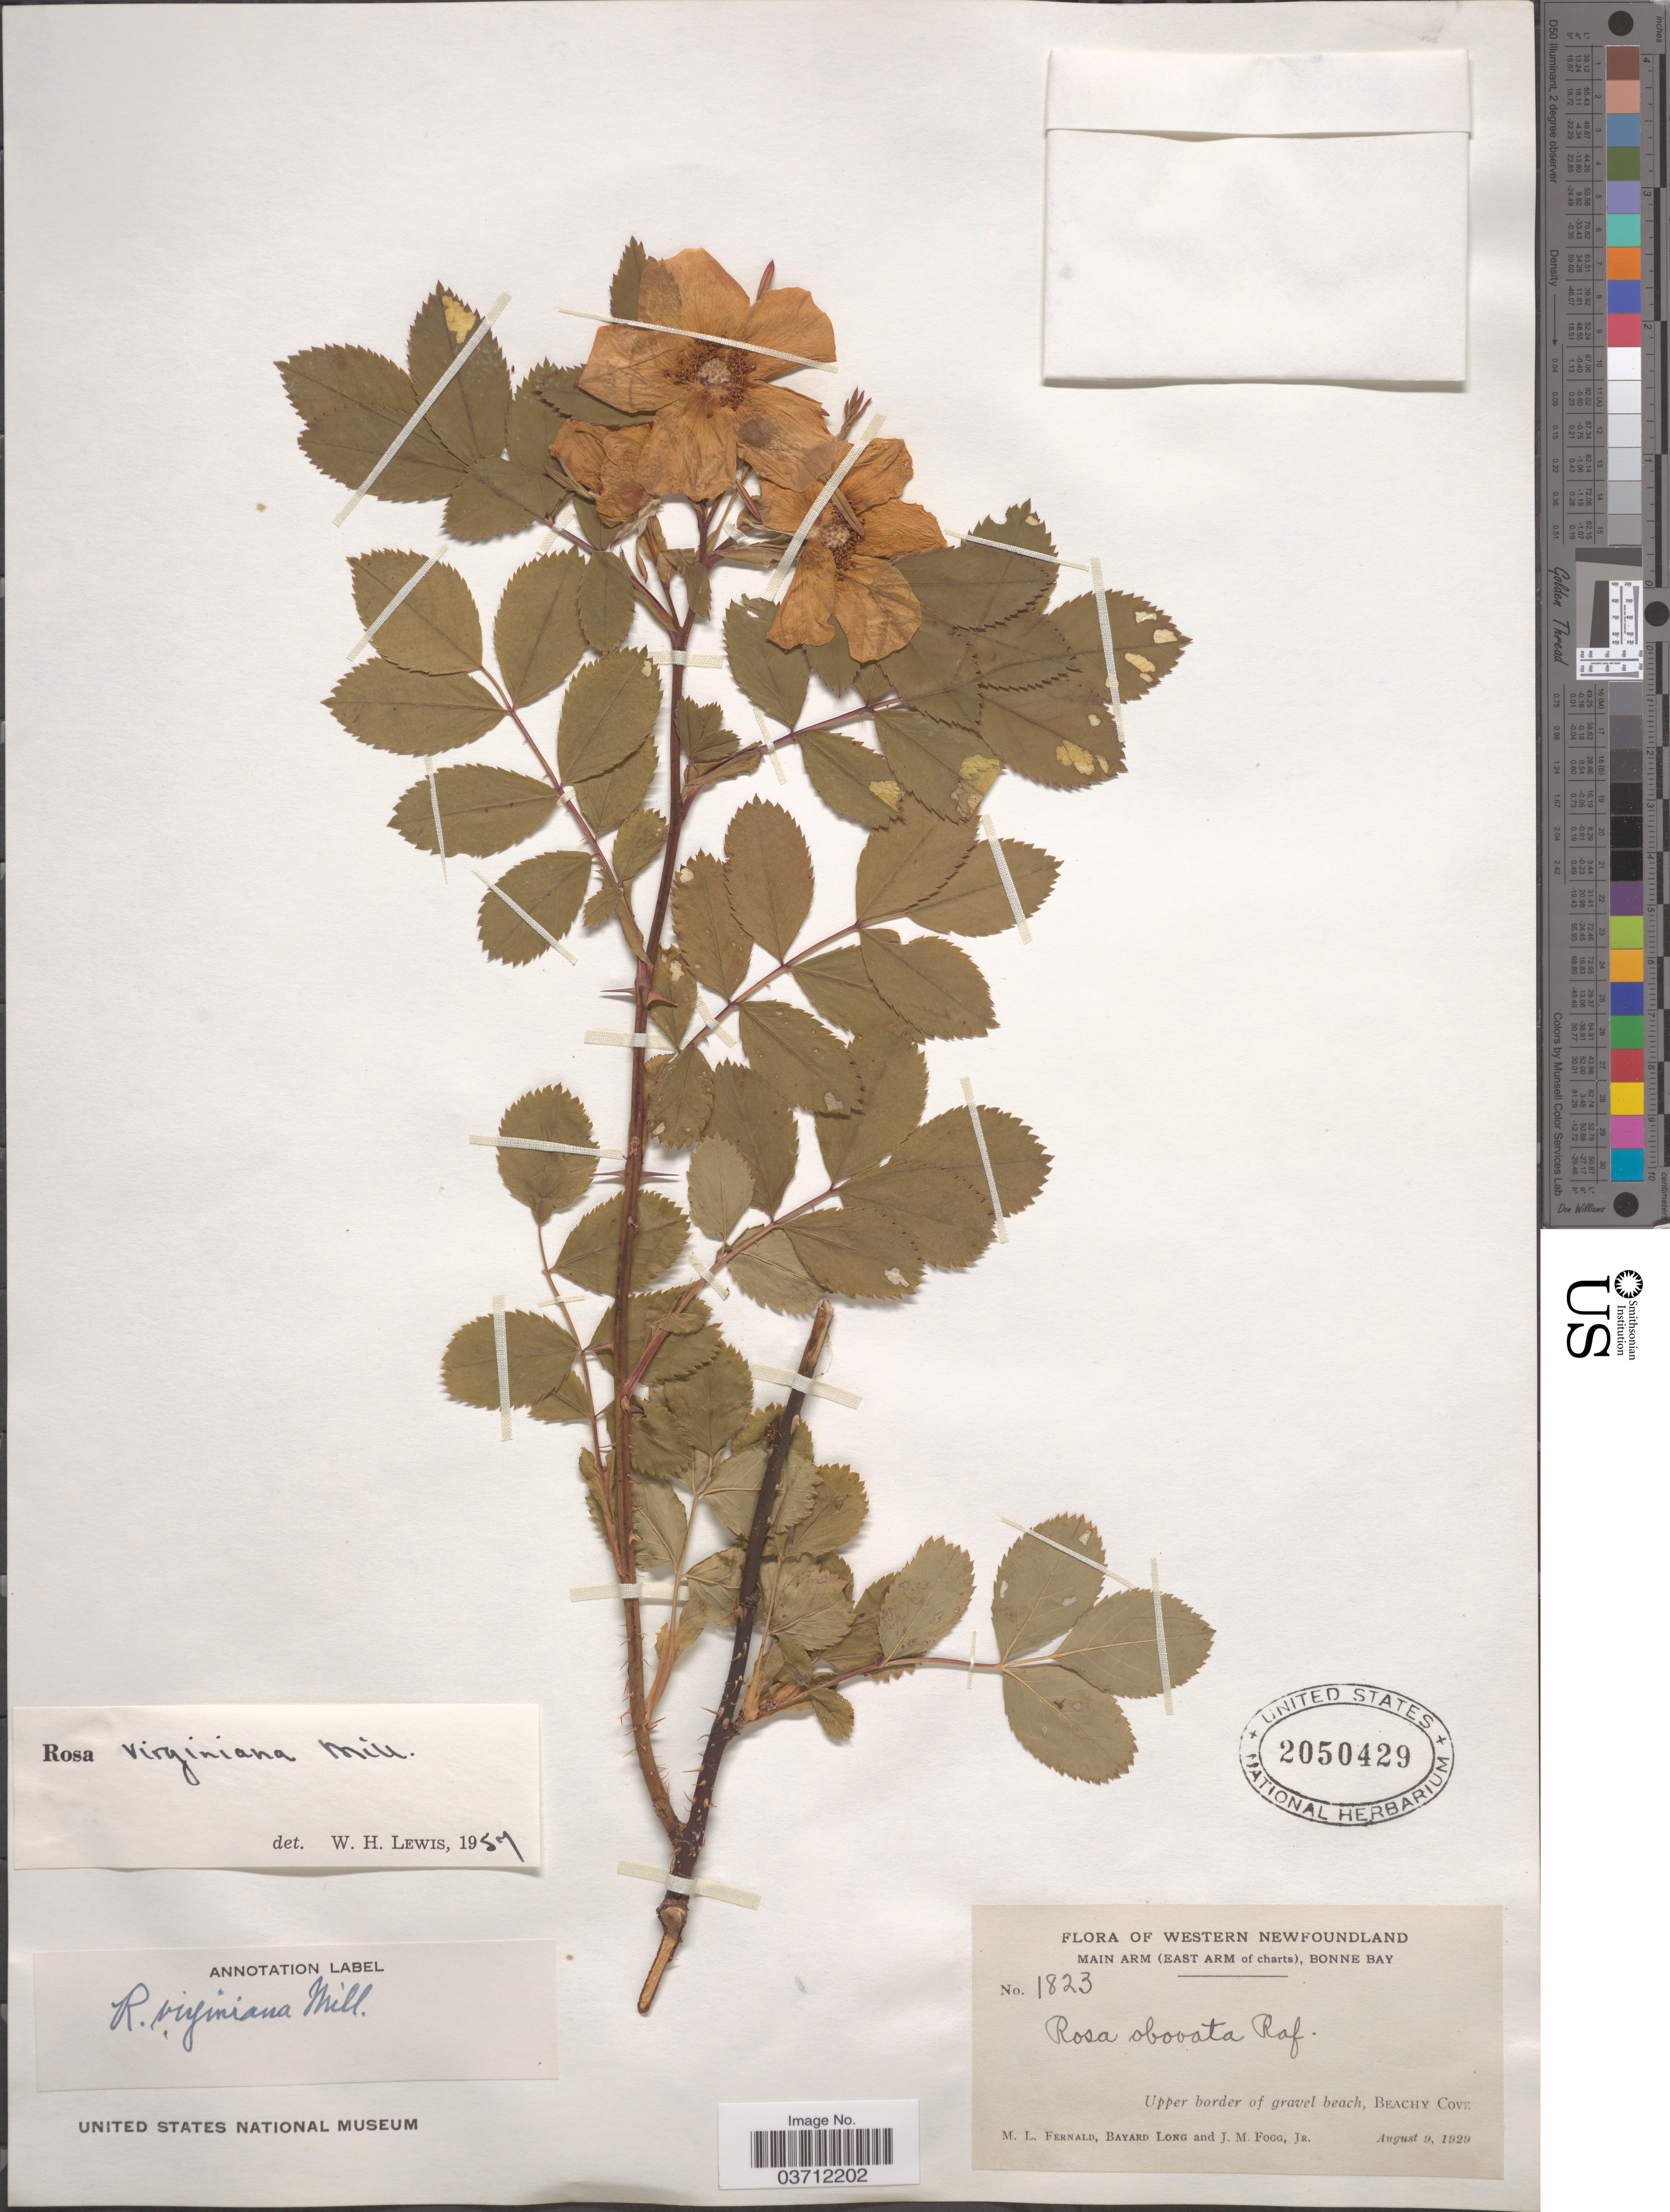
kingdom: Plantae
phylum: Tracheophyta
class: Magnoliopsida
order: Rosales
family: Rosaceae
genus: Rosa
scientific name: Rosa virginiana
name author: Mill.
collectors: M. L. Fernald, B. Long & J. Fogg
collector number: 1823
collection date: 1929-08-09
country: Canada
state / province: Newfoundland and Labrador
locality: Western Newfoundland. Main Arm (East Arm of charts), Bonne Bay. Upper border of gravel beach, Beachy Cove.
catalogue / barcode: US 2050429